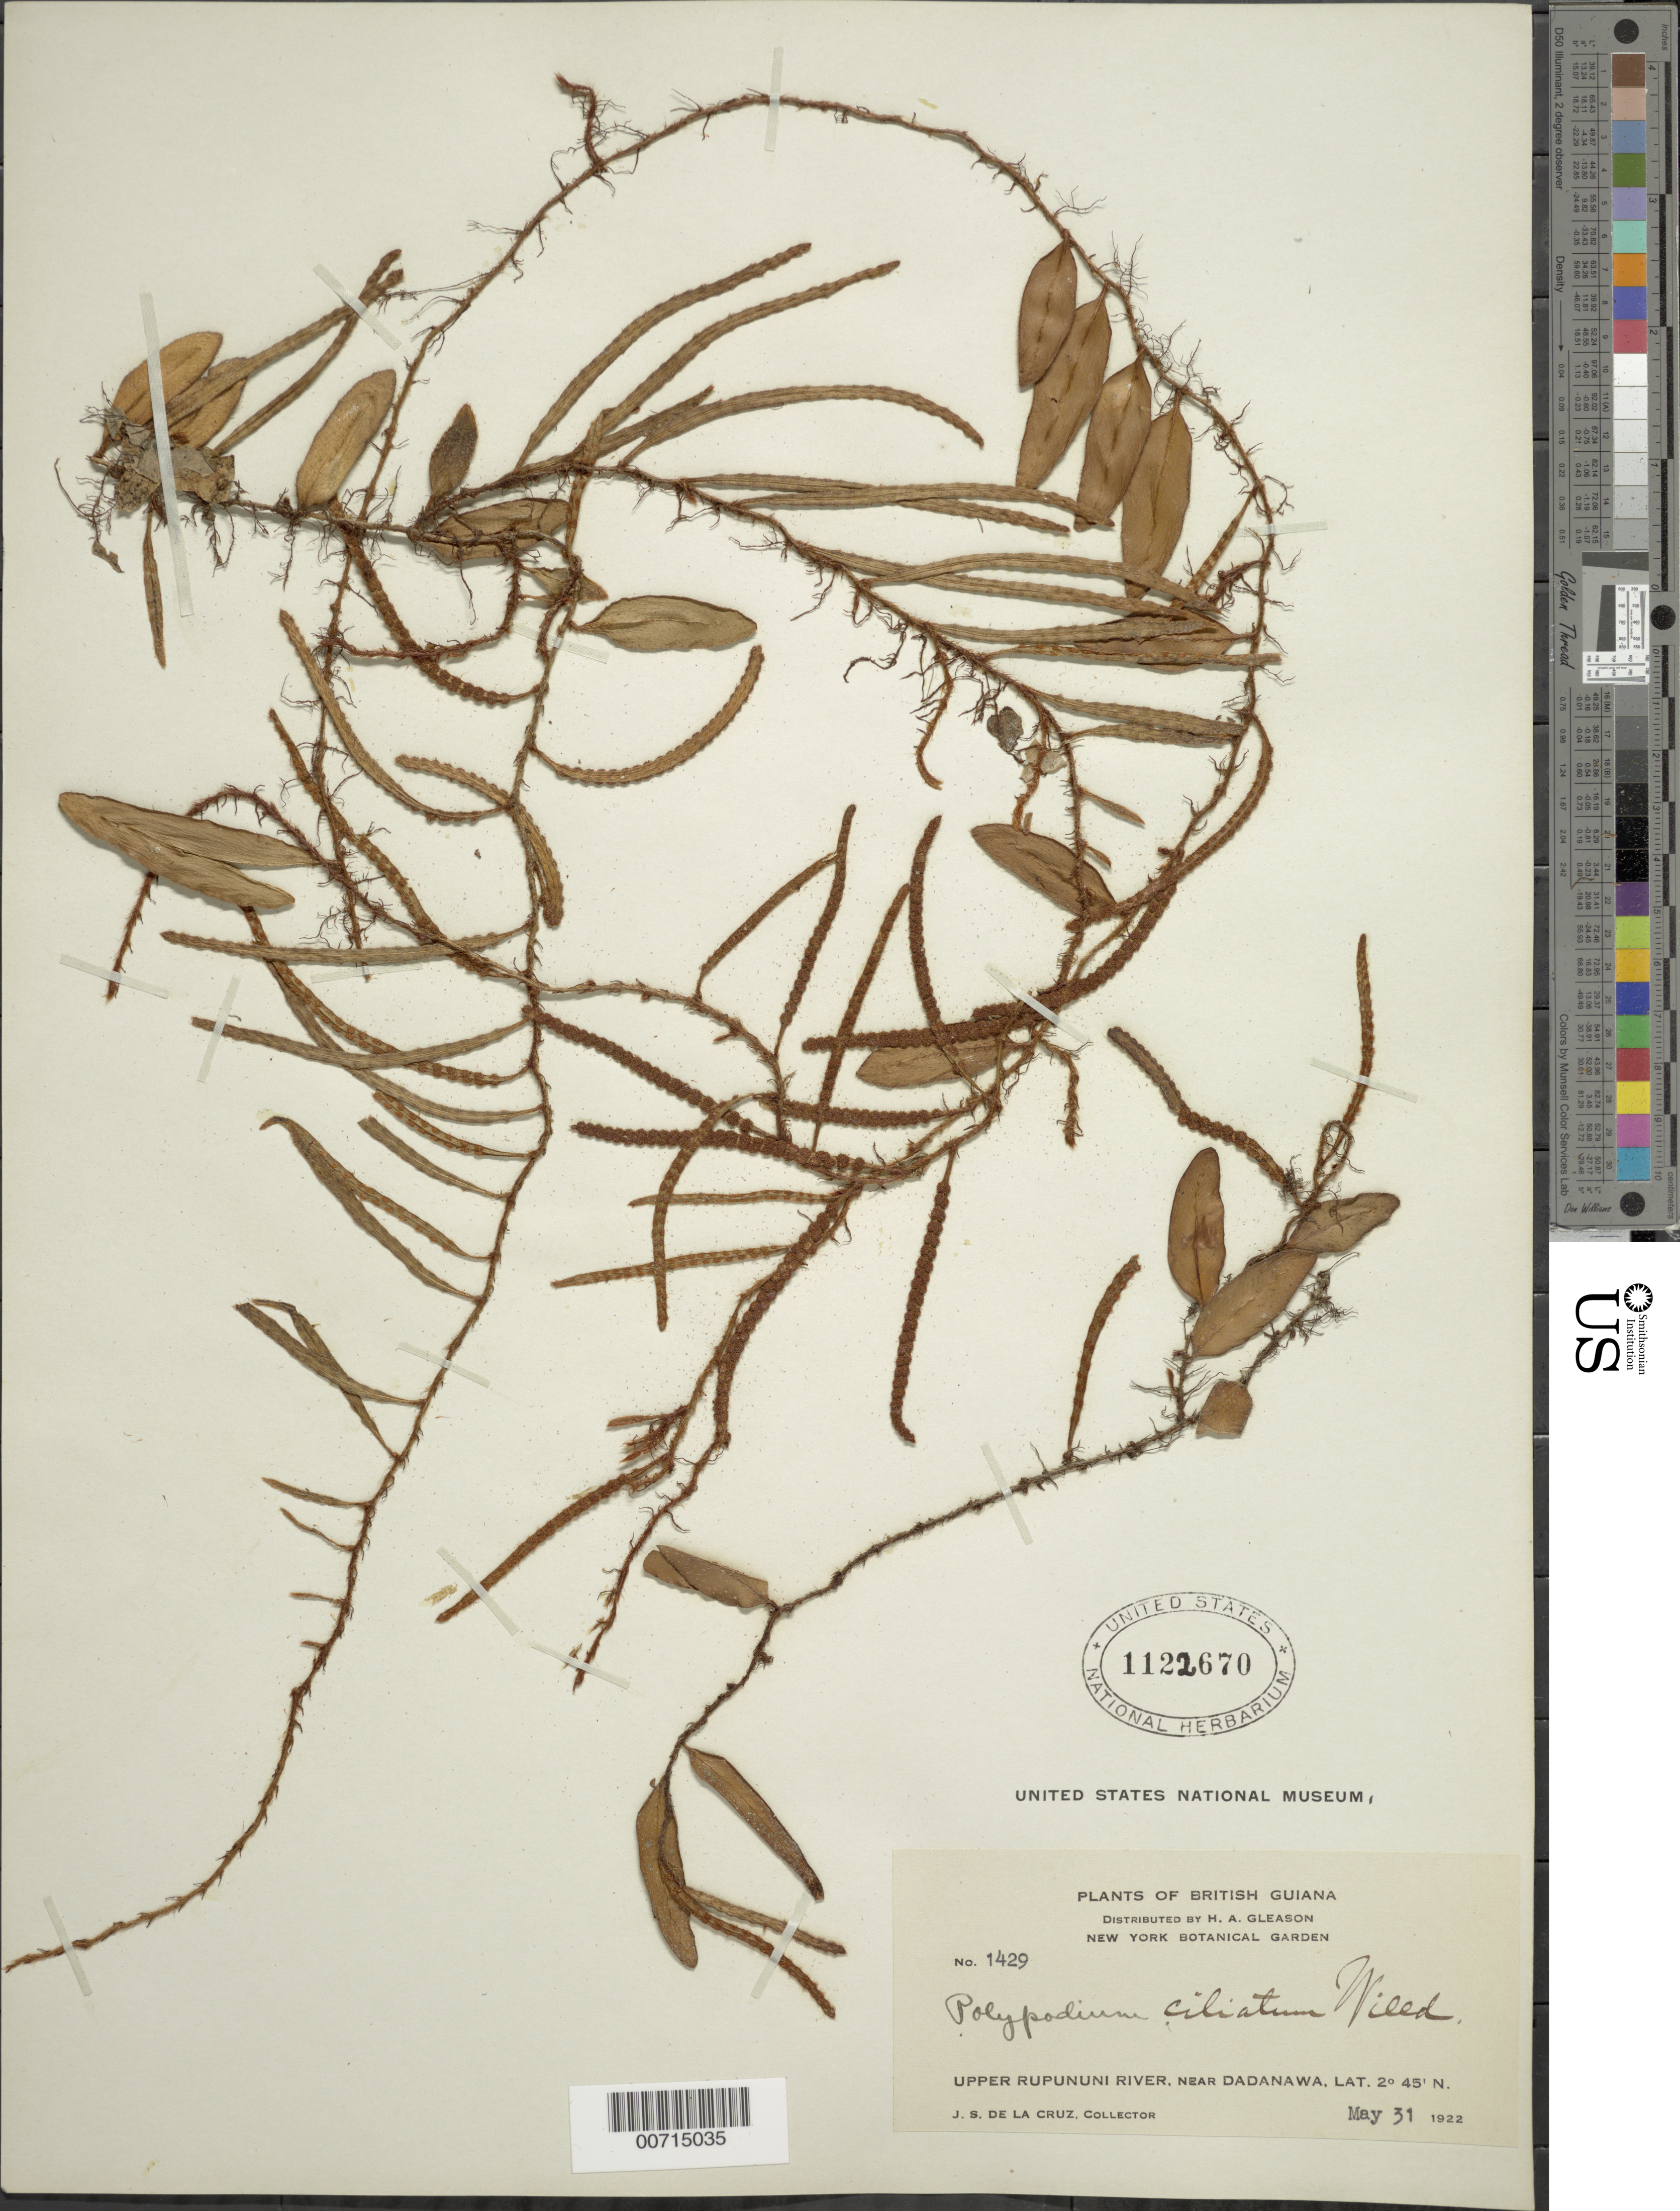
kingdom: Plantae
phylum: Tracheophyta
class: Polypodiopsida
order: Polypodiales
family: Polypodiaceae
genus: Microgramma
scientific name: Microgramma reptans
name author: (Cav.) A.R. Sm.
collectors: J. S. de la Cruz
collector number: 1429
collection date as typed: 31-May-22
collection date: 1922-05-31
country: Guyana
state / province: U. Takutu-U. Essequibo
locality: Dadanawa, vic., upper Rupununi R.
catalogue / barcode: US 1122670